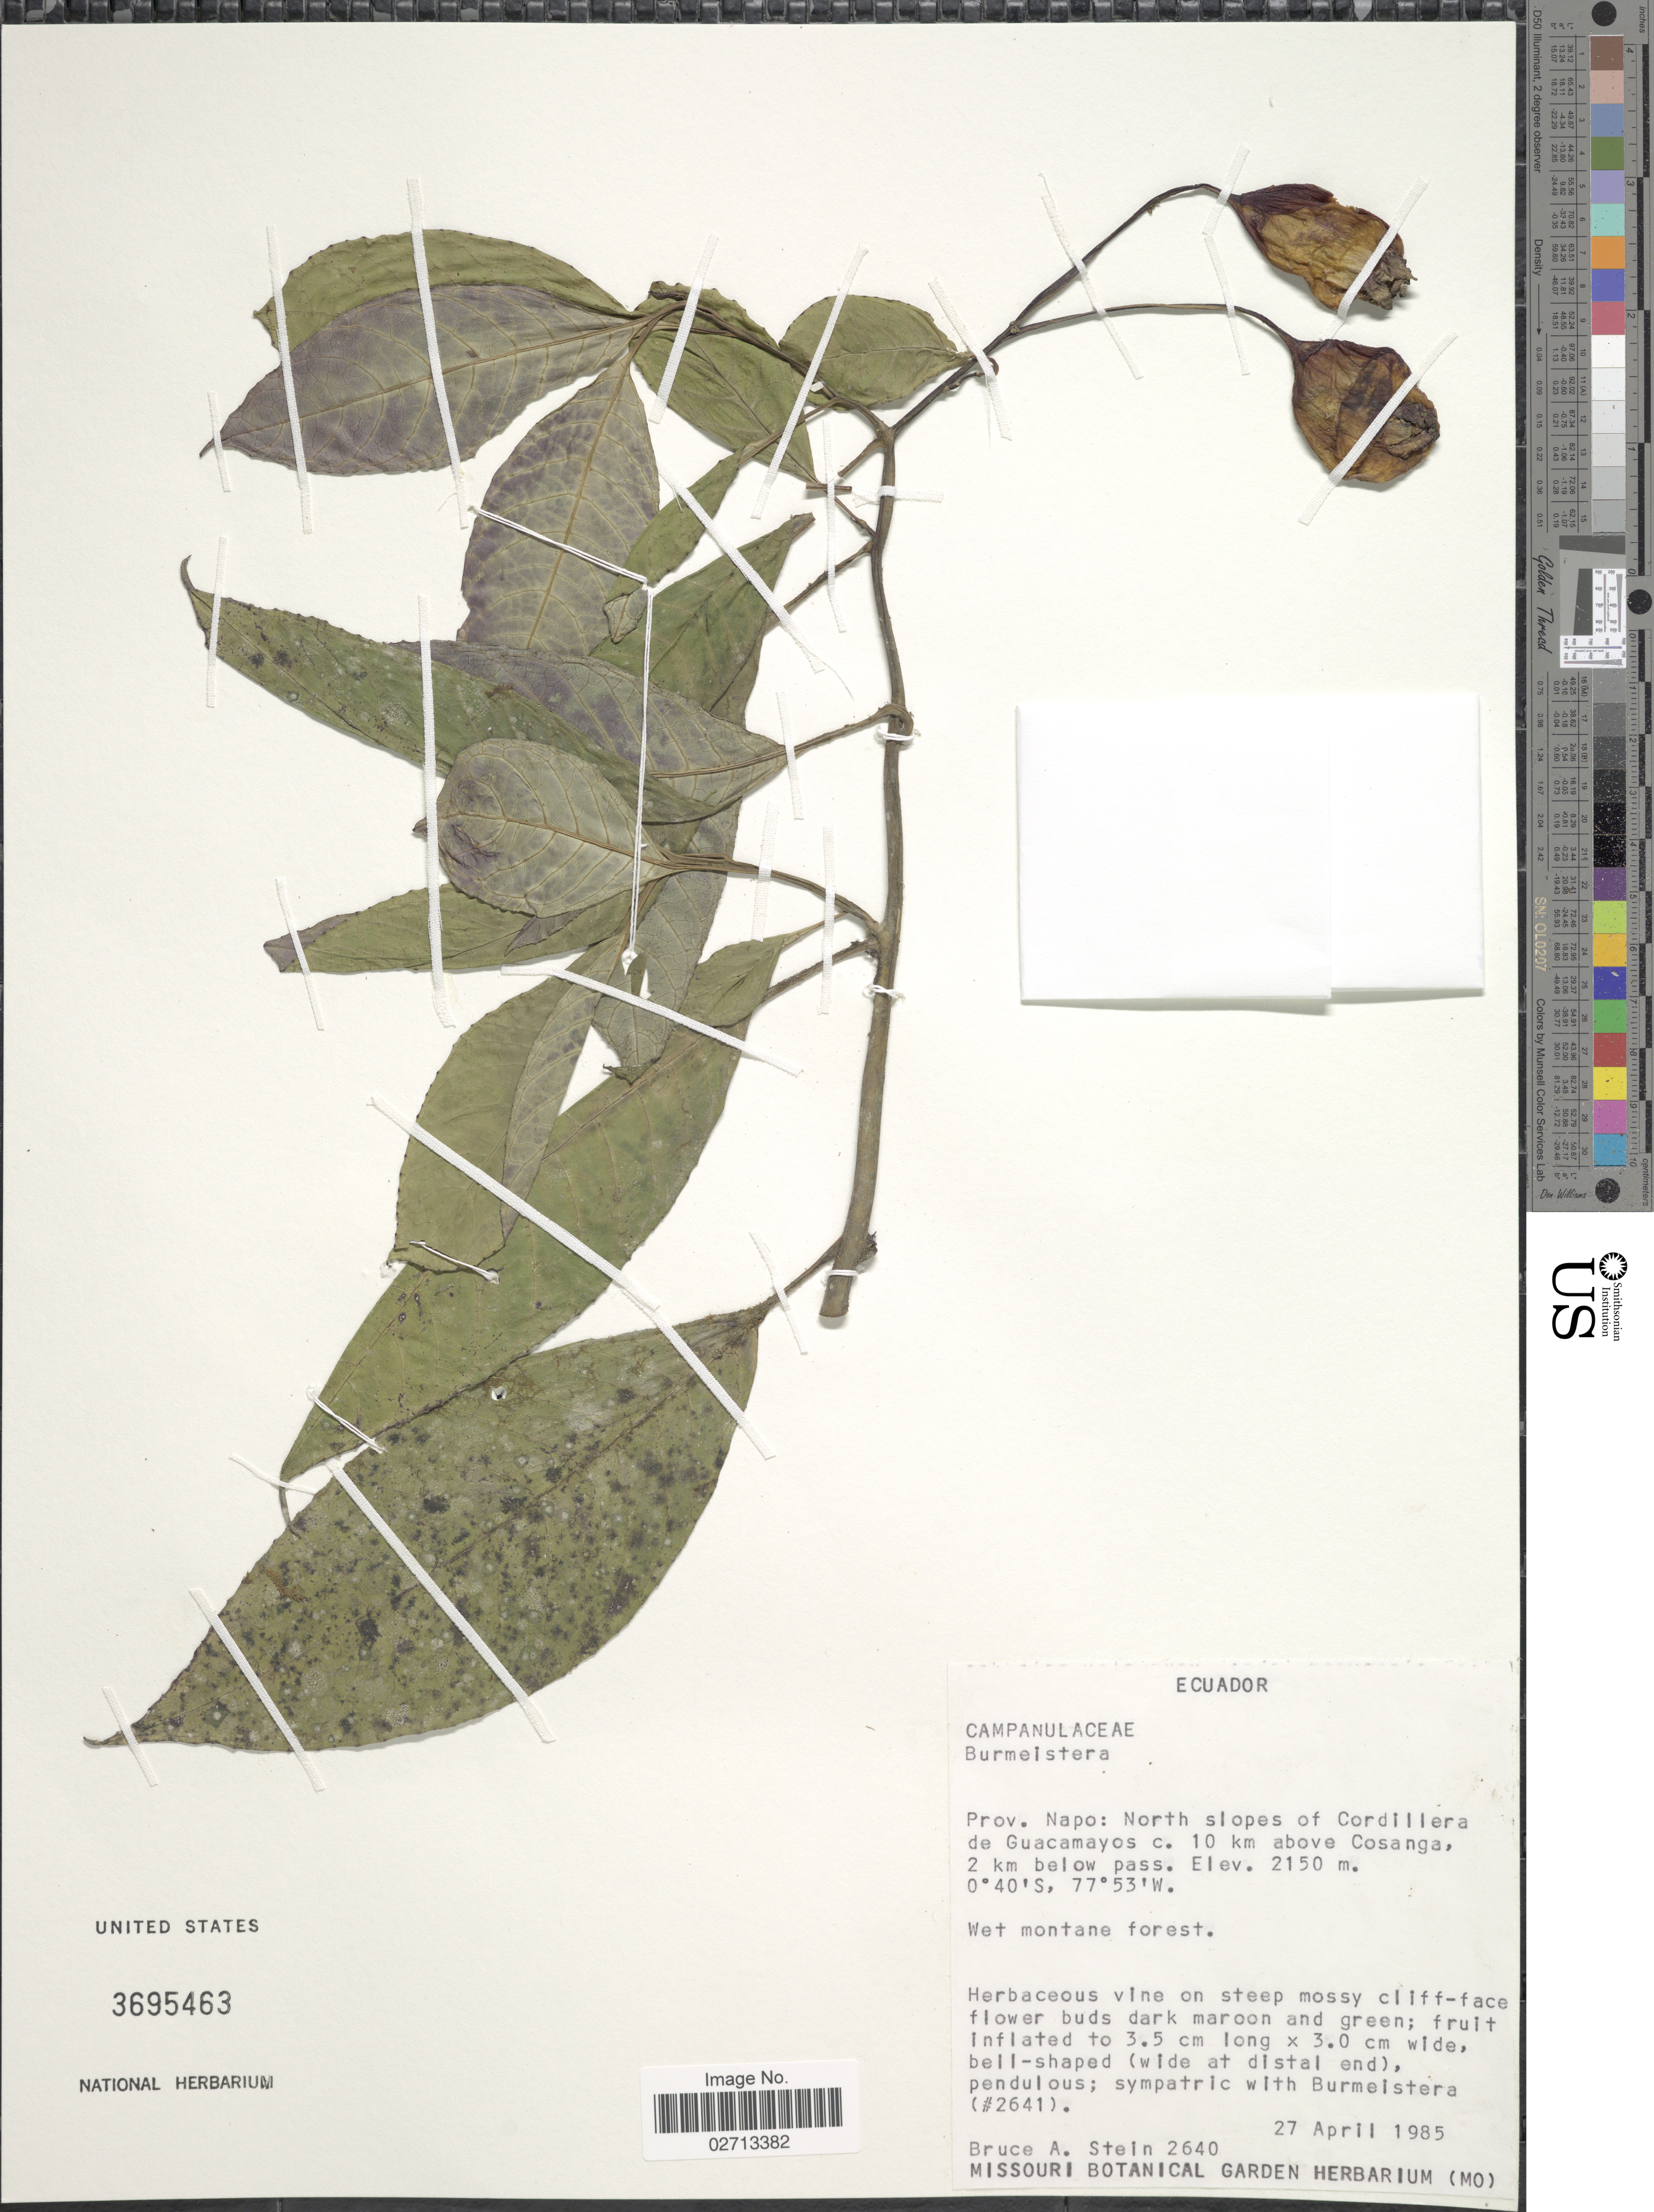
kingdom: Plantae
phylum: Tracheophyta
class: Magnoliopsida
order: Asterales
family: Campanulaceae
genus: Burmeistera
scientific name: Burmeistera sp.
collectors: B. A. Stein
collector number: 2640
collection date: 1985-04-27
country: Ecuador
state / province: Napo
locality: North slopes of Cordillera de Guacamayos c. 10 km above Cosanga, 2 km below pass.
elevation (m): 2150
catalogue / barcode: US 3695463